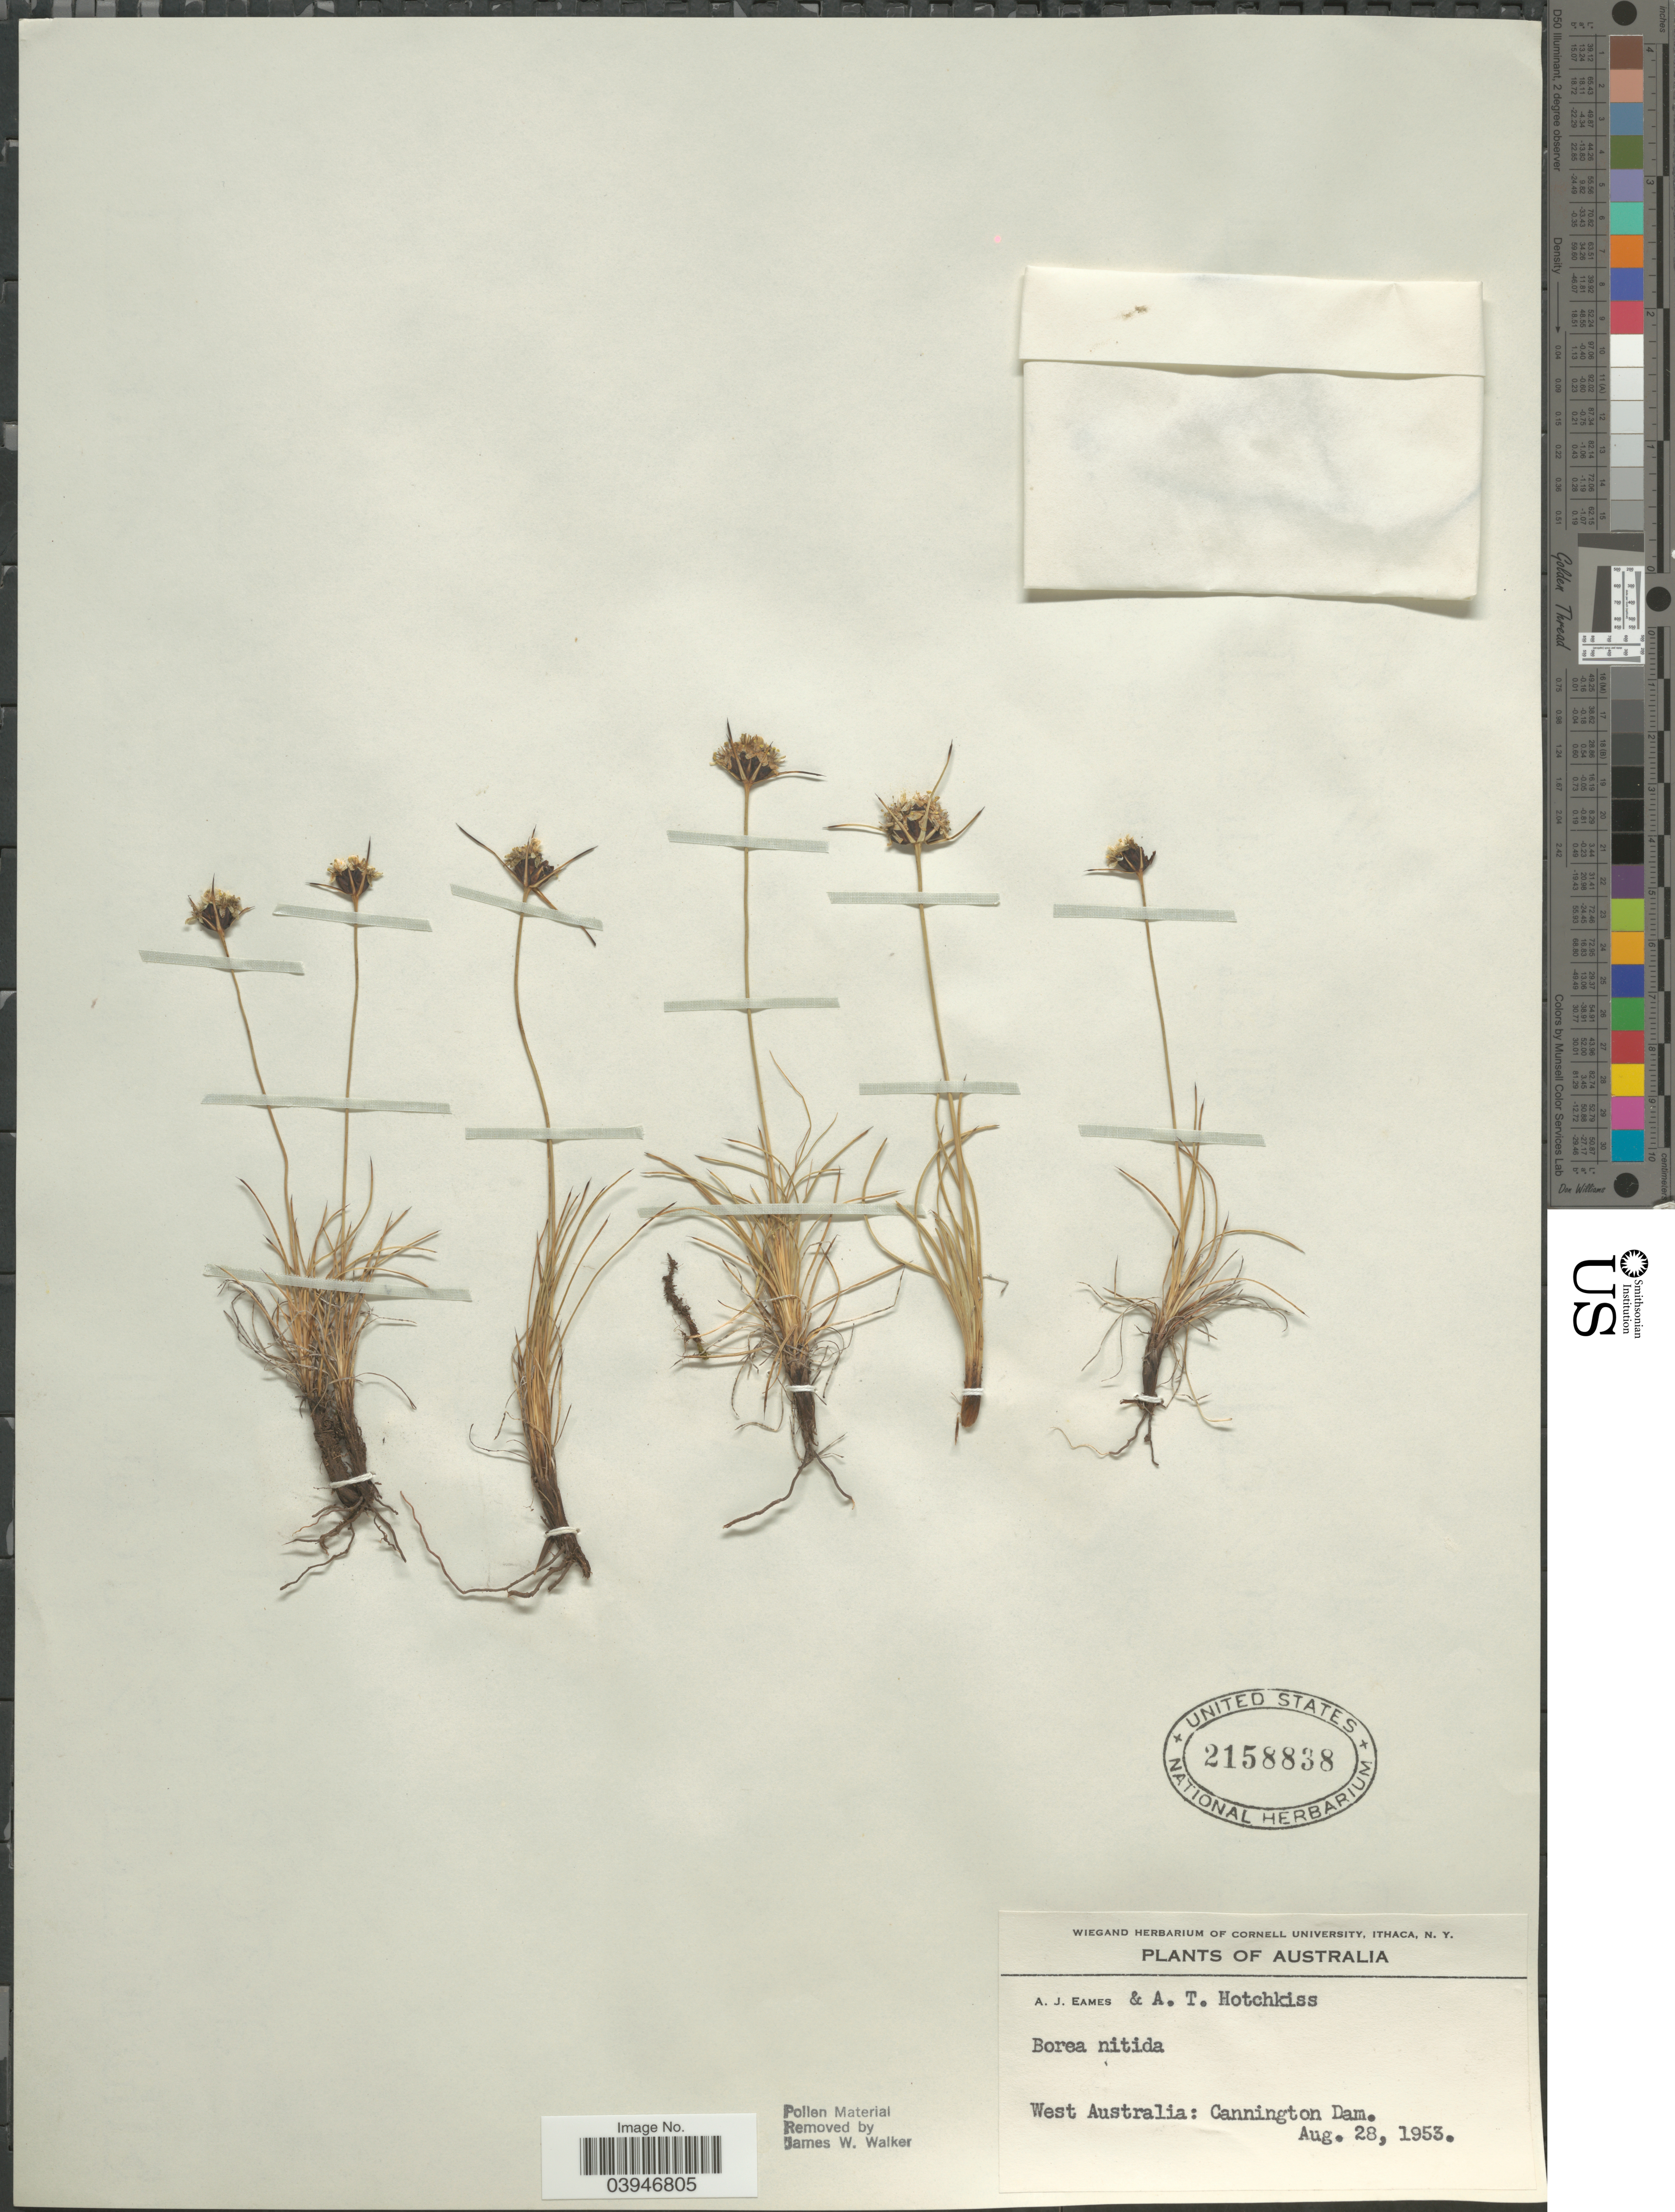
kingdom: Plantae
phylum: Tracheophyta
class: Liliopsida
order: Asparagales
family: Boryaceae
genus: Borya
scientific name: Borya nitida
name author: Labill.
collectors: A. J. Eames & A. Hotchkiss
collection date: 1953-08-28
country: Australia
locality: West Australia: Near Cannington Dam.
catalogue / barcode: US 2158838